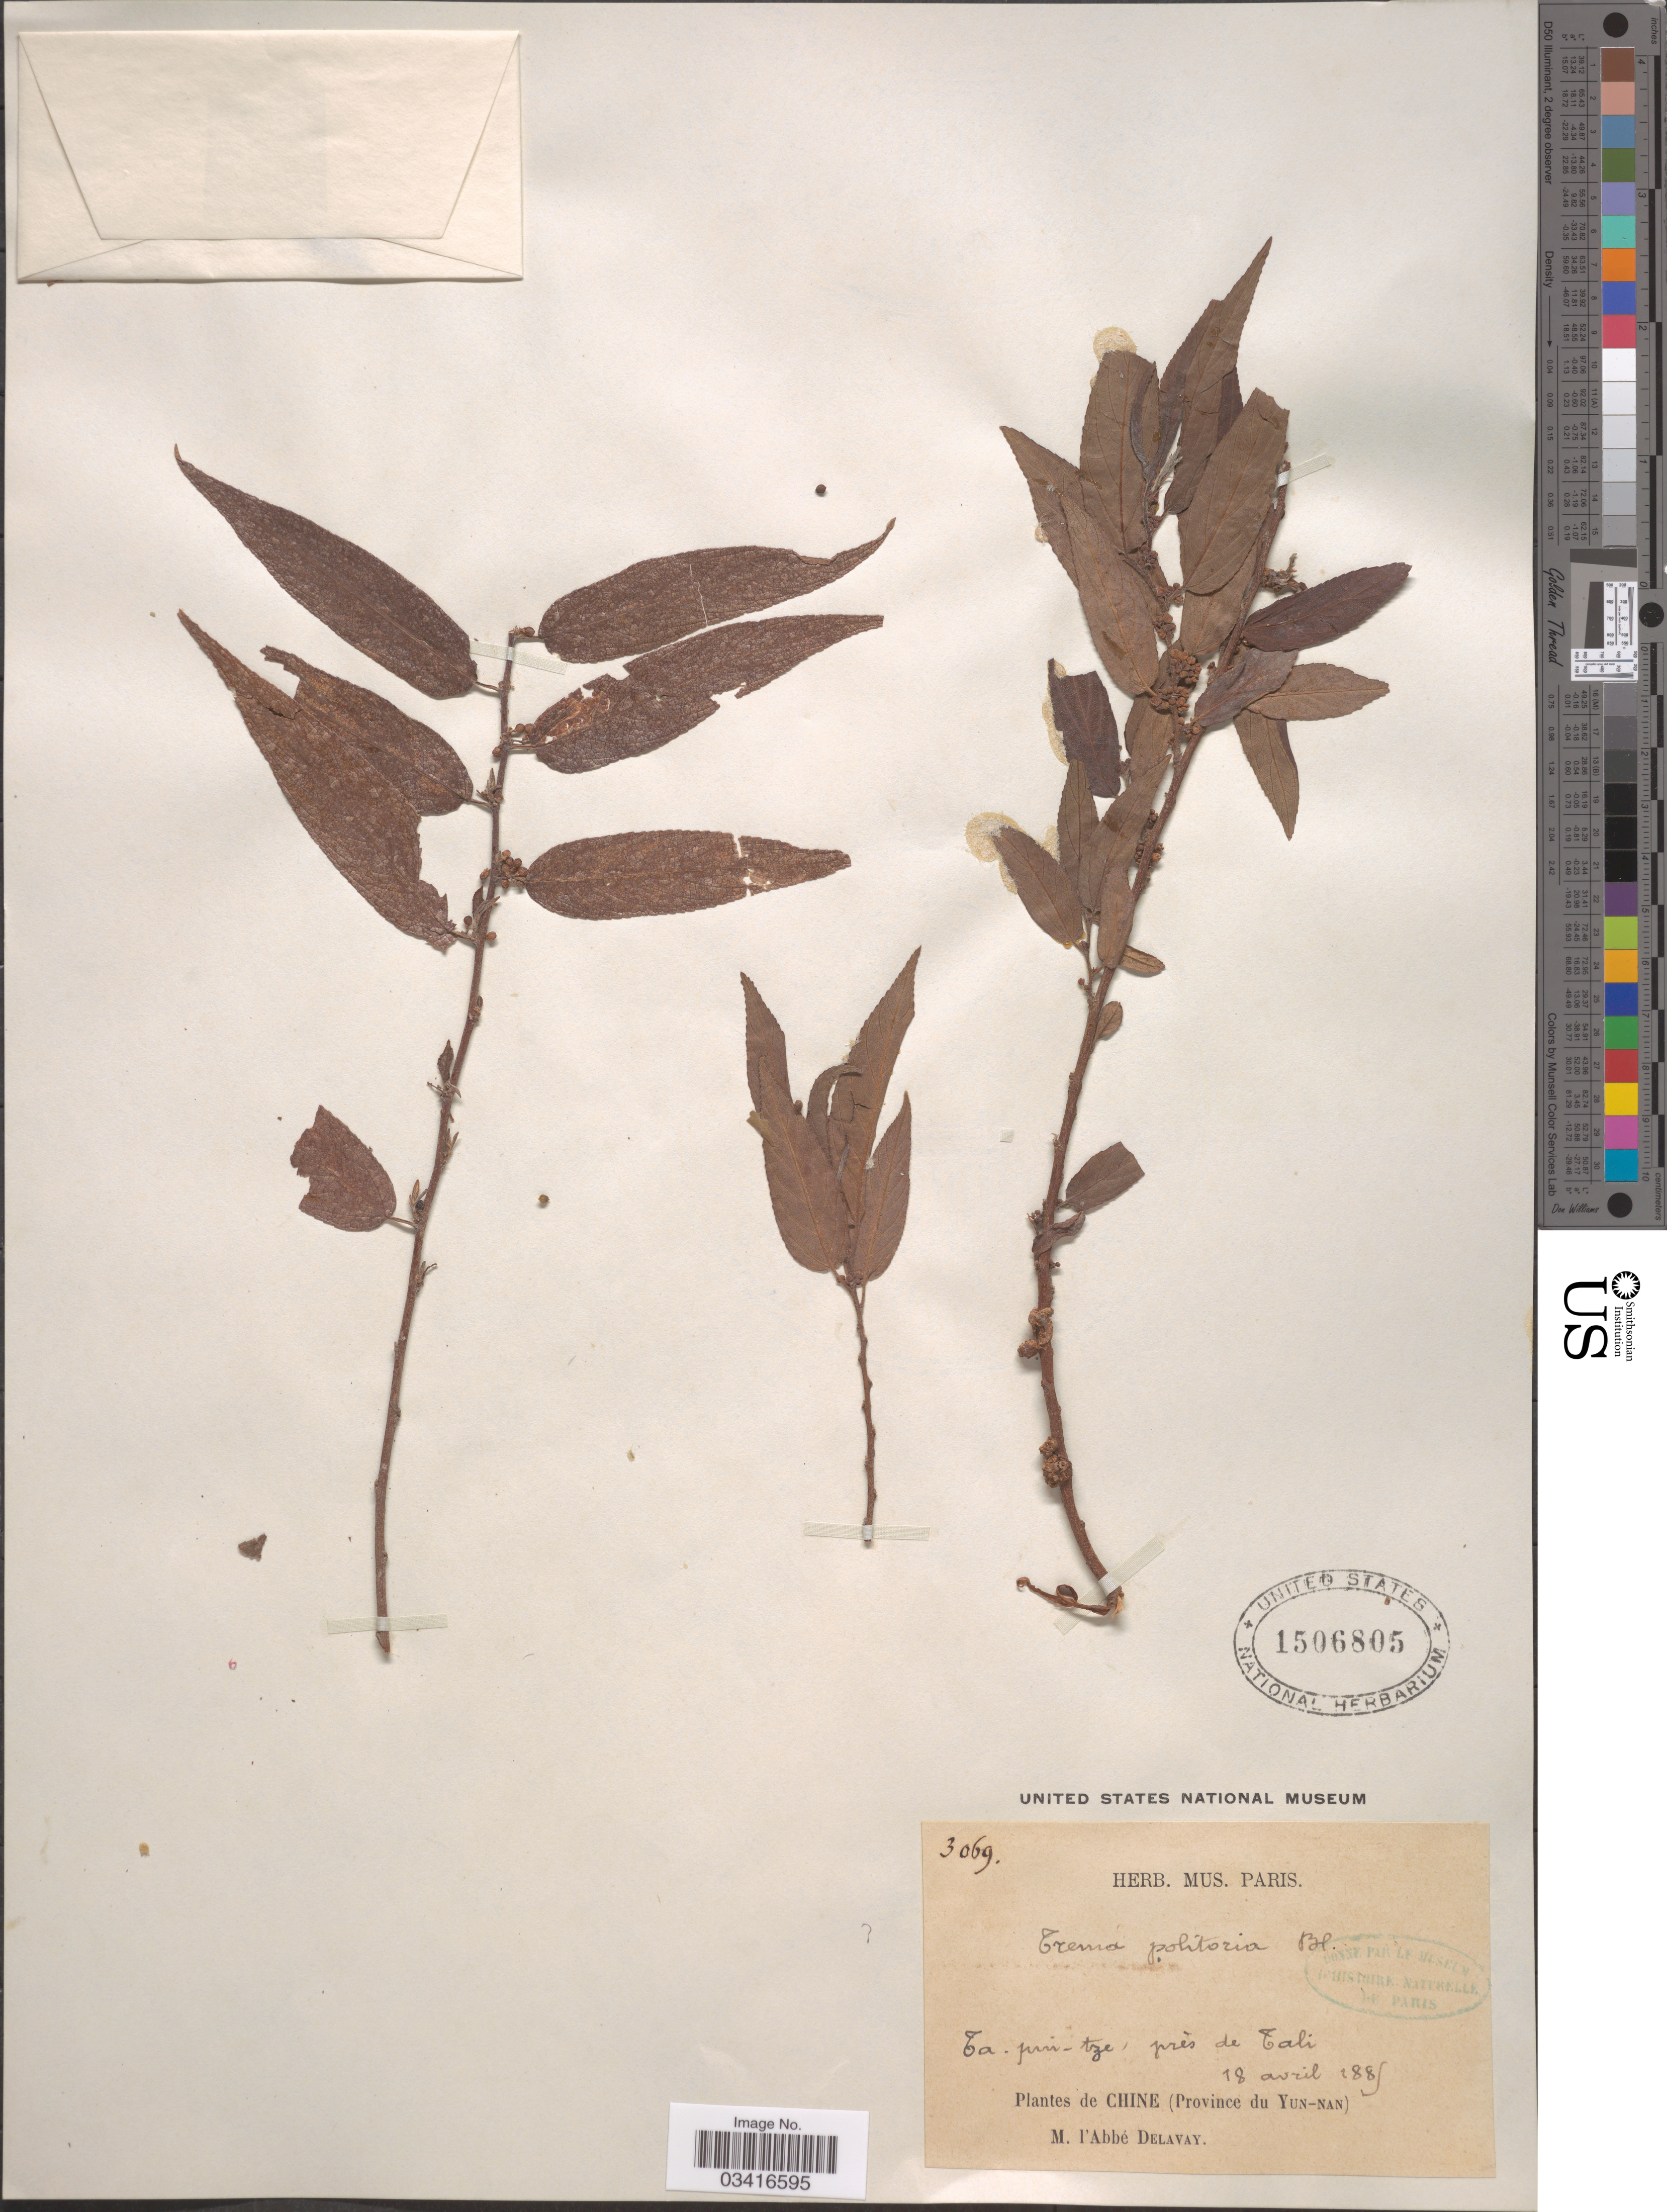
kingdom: Plantae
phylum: Tracheophyta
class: Magnoliopsida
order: Rosales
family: Cannabaceae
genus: Trema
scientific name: Trema politoria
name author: (Planch.) Blume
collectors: M. Delavay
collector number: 3069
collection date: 1889-04-18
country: China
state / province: Yunnan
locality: Ta-juri-tze [interpreted], près de Tali. Chine (Province du Yun-Nan).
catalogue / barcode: US 1506805